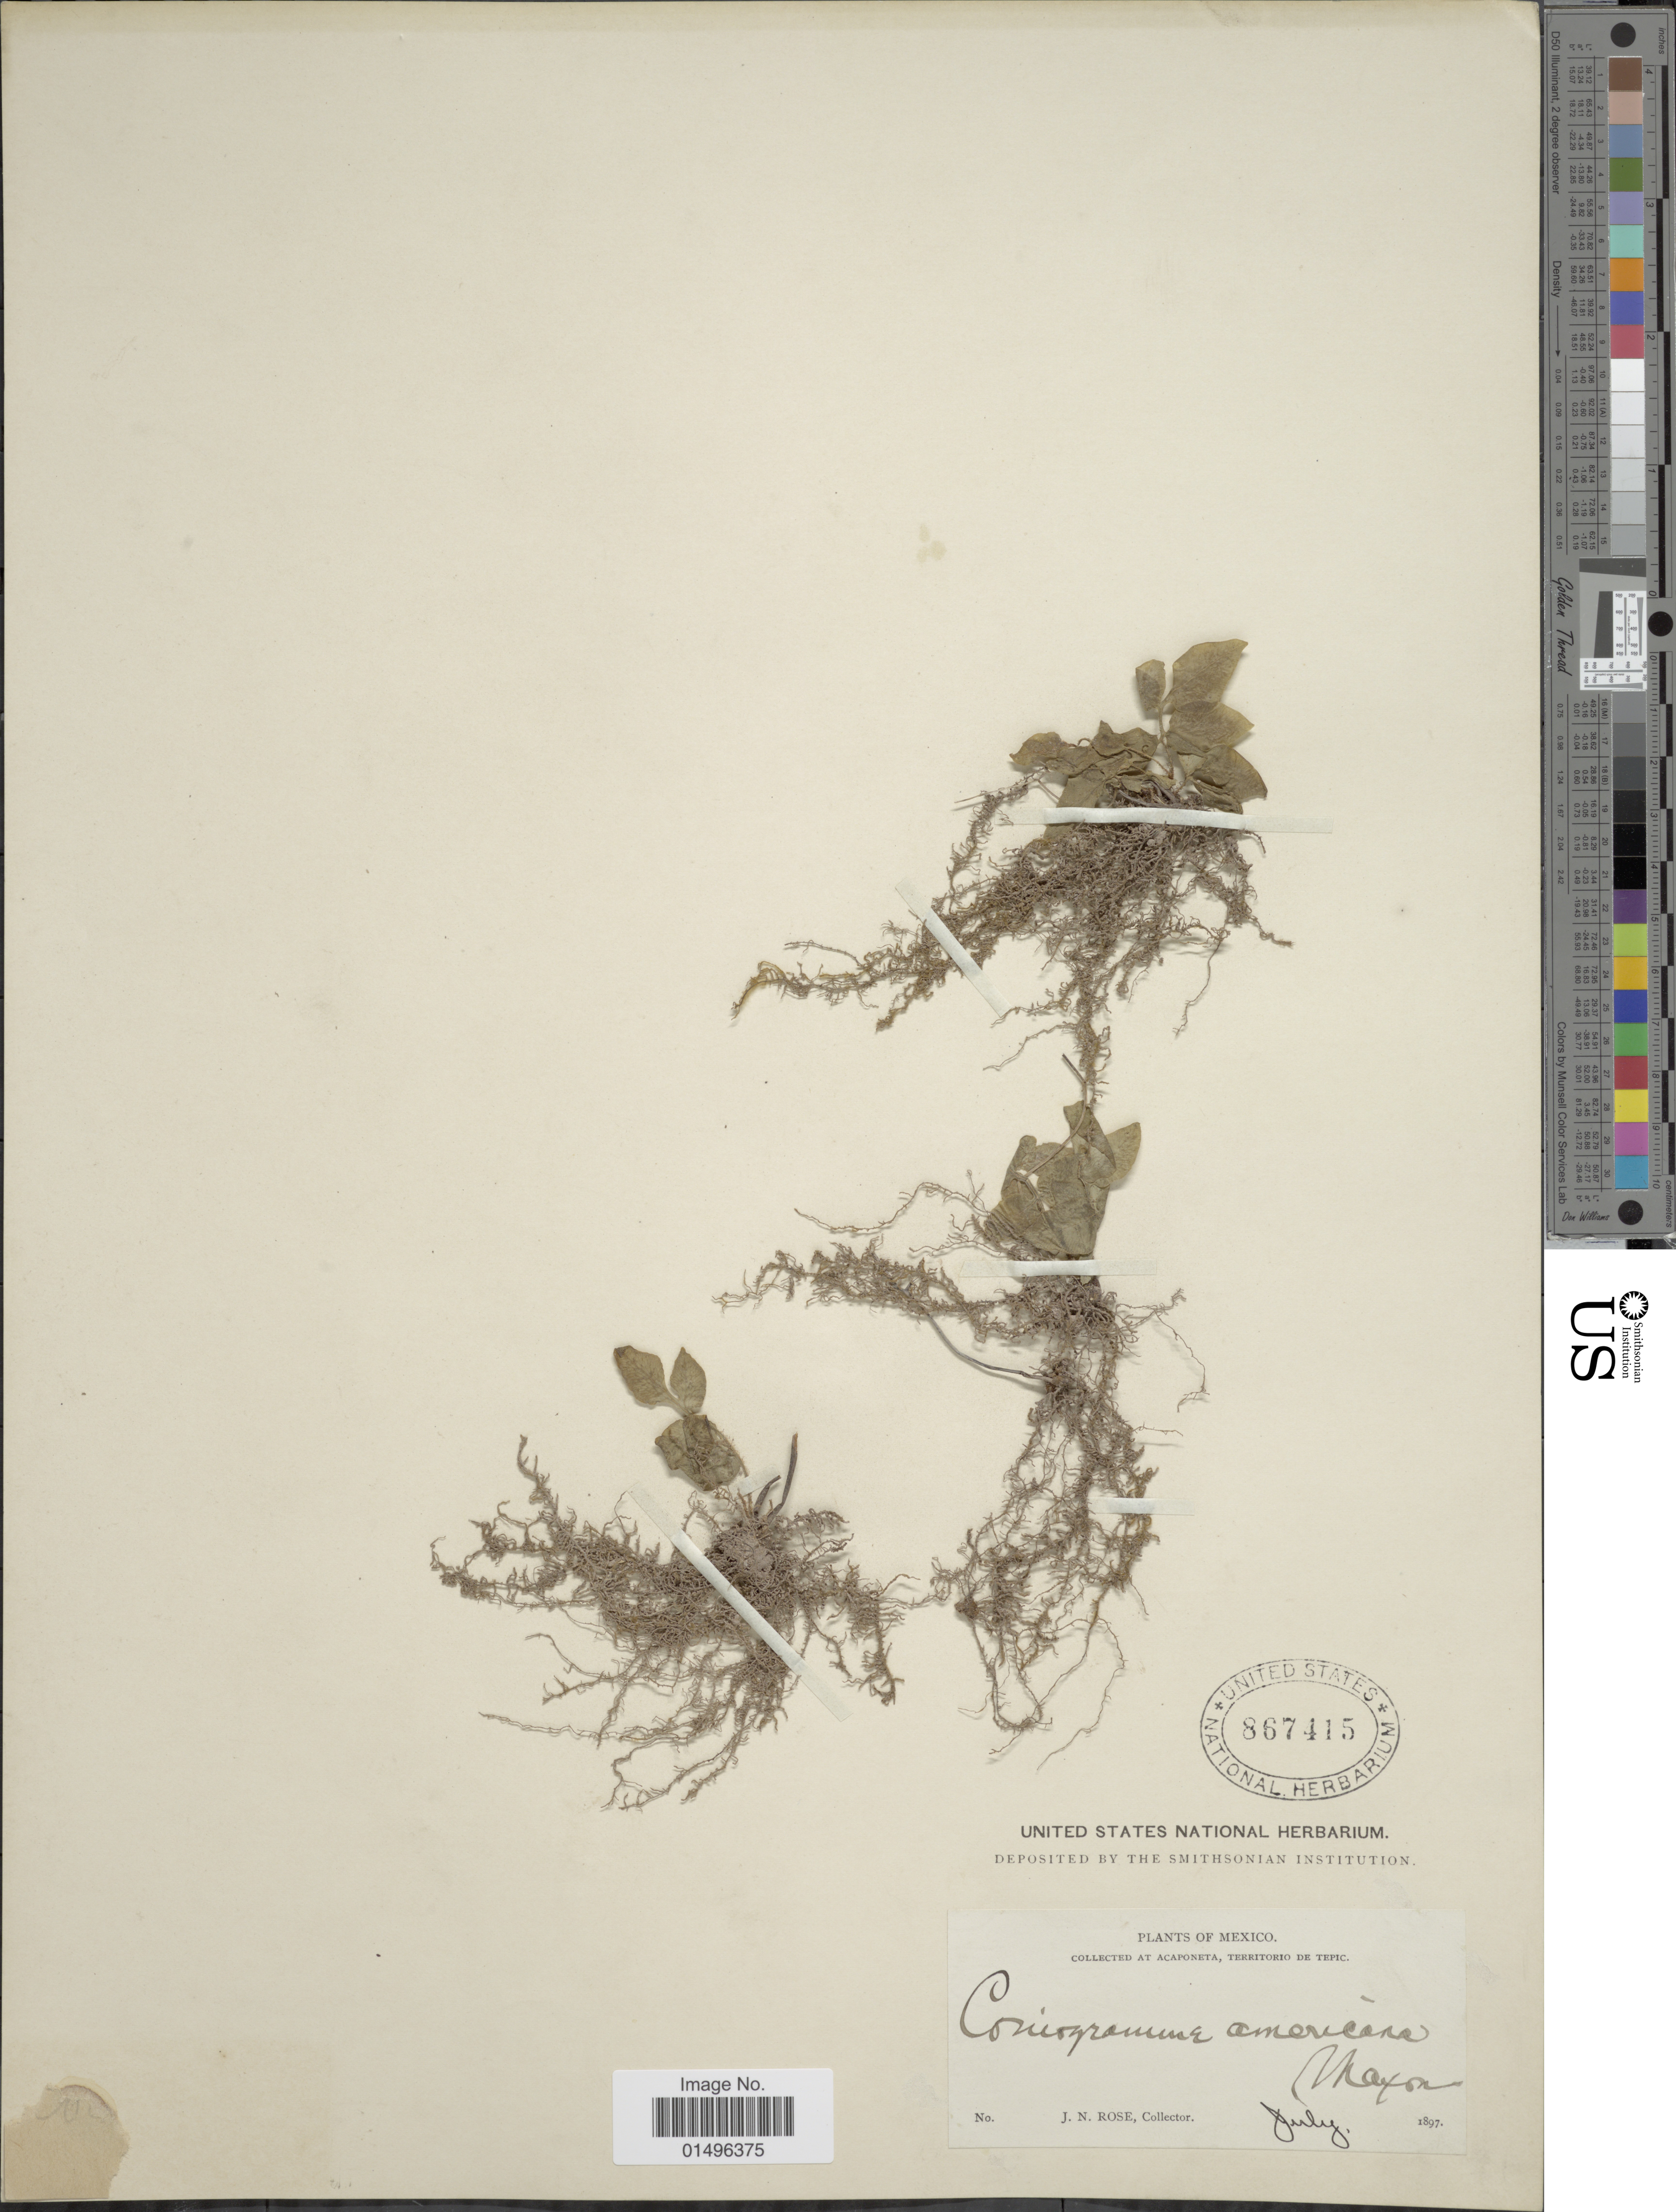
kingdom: Plantae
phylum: Tracheophyta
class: Polypodiopsida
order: Polypodiales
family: Pteridaceae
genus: Hemionitis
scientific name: Hemionitis subcordata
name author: (D.C. Eaton & Davenp.) Mickel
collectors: J. N. Rose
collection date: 1897-07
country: Mexico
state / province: México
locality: Mexico, at Acaponeta, territorio de Tepic.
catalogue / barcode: US 867415